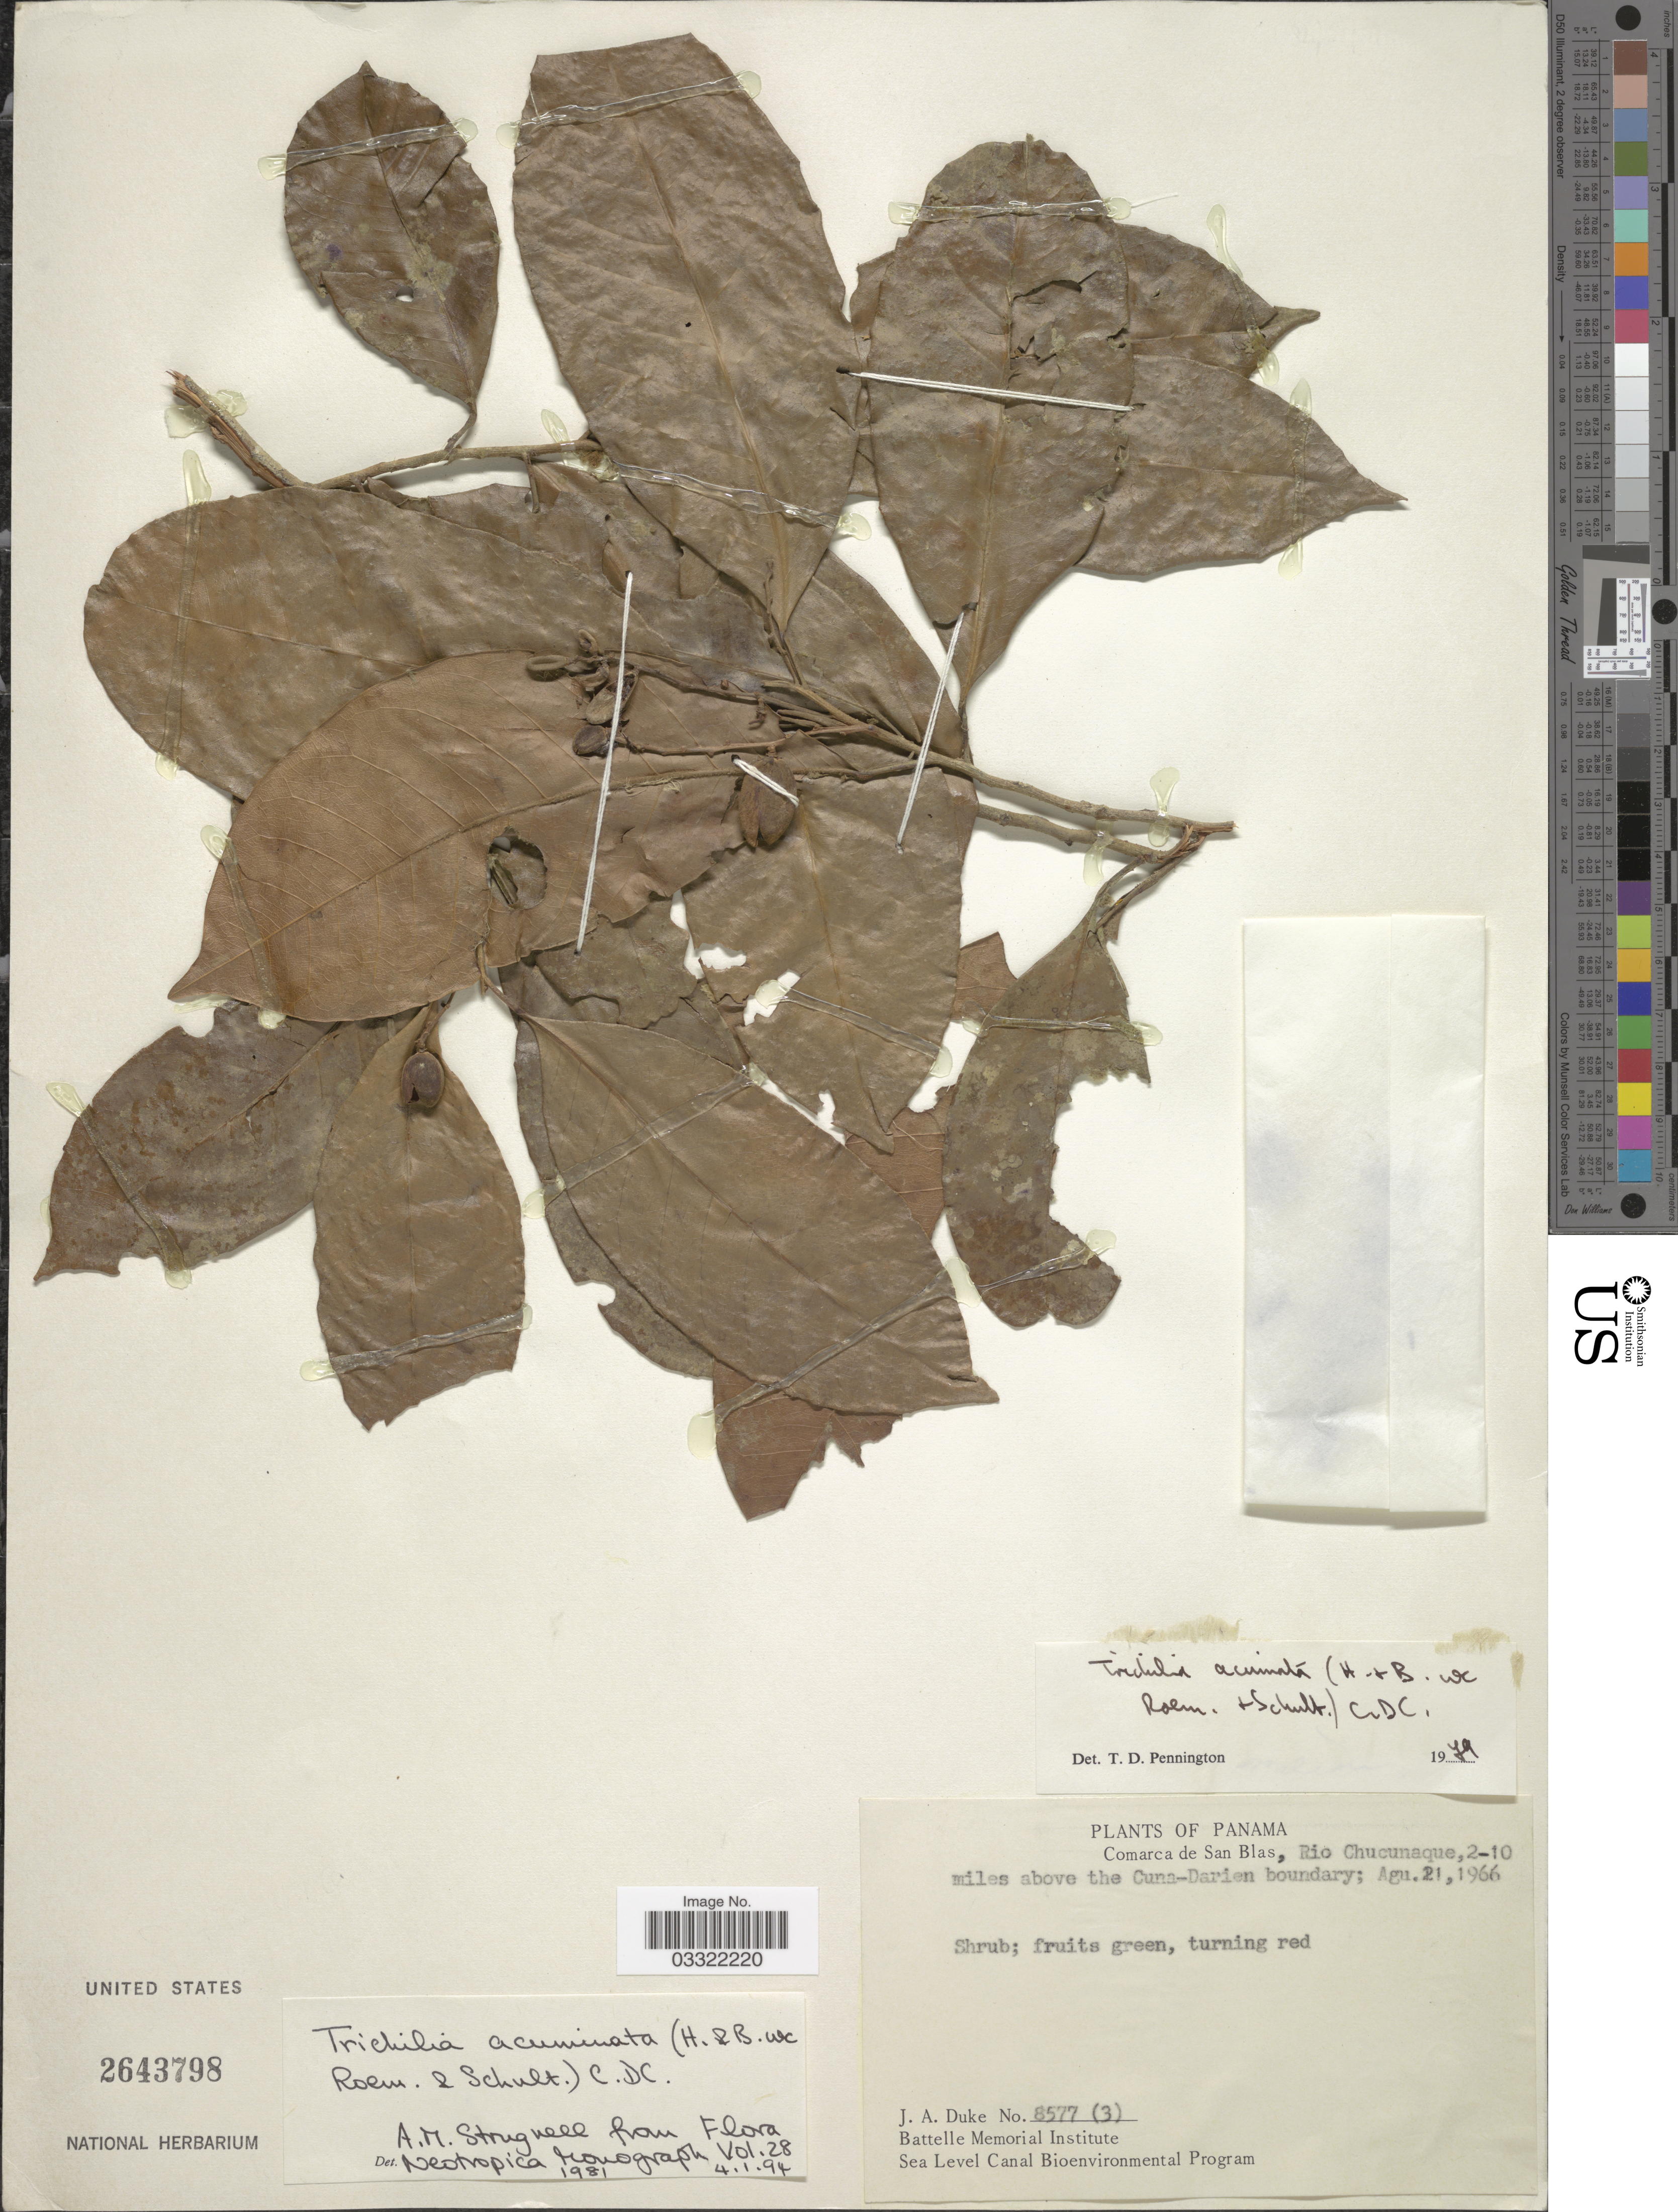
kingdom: Plantae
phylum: Tracheophyta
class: Magnoliopsida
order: Sapindales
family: Meliaceae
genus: Trichilia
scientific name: Trichilia acuminata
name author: (Humb. & Bonpl. ex Schult.) C. DC.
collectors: J. A. Duke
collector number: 8577(3)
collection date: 1966-08-21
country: Panama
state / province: Kuna Yala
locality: Comarca de San Blas, Rio Chucunaque, 2-10 miles above the Cuna-Darien boundary.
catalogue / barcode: US 2643798